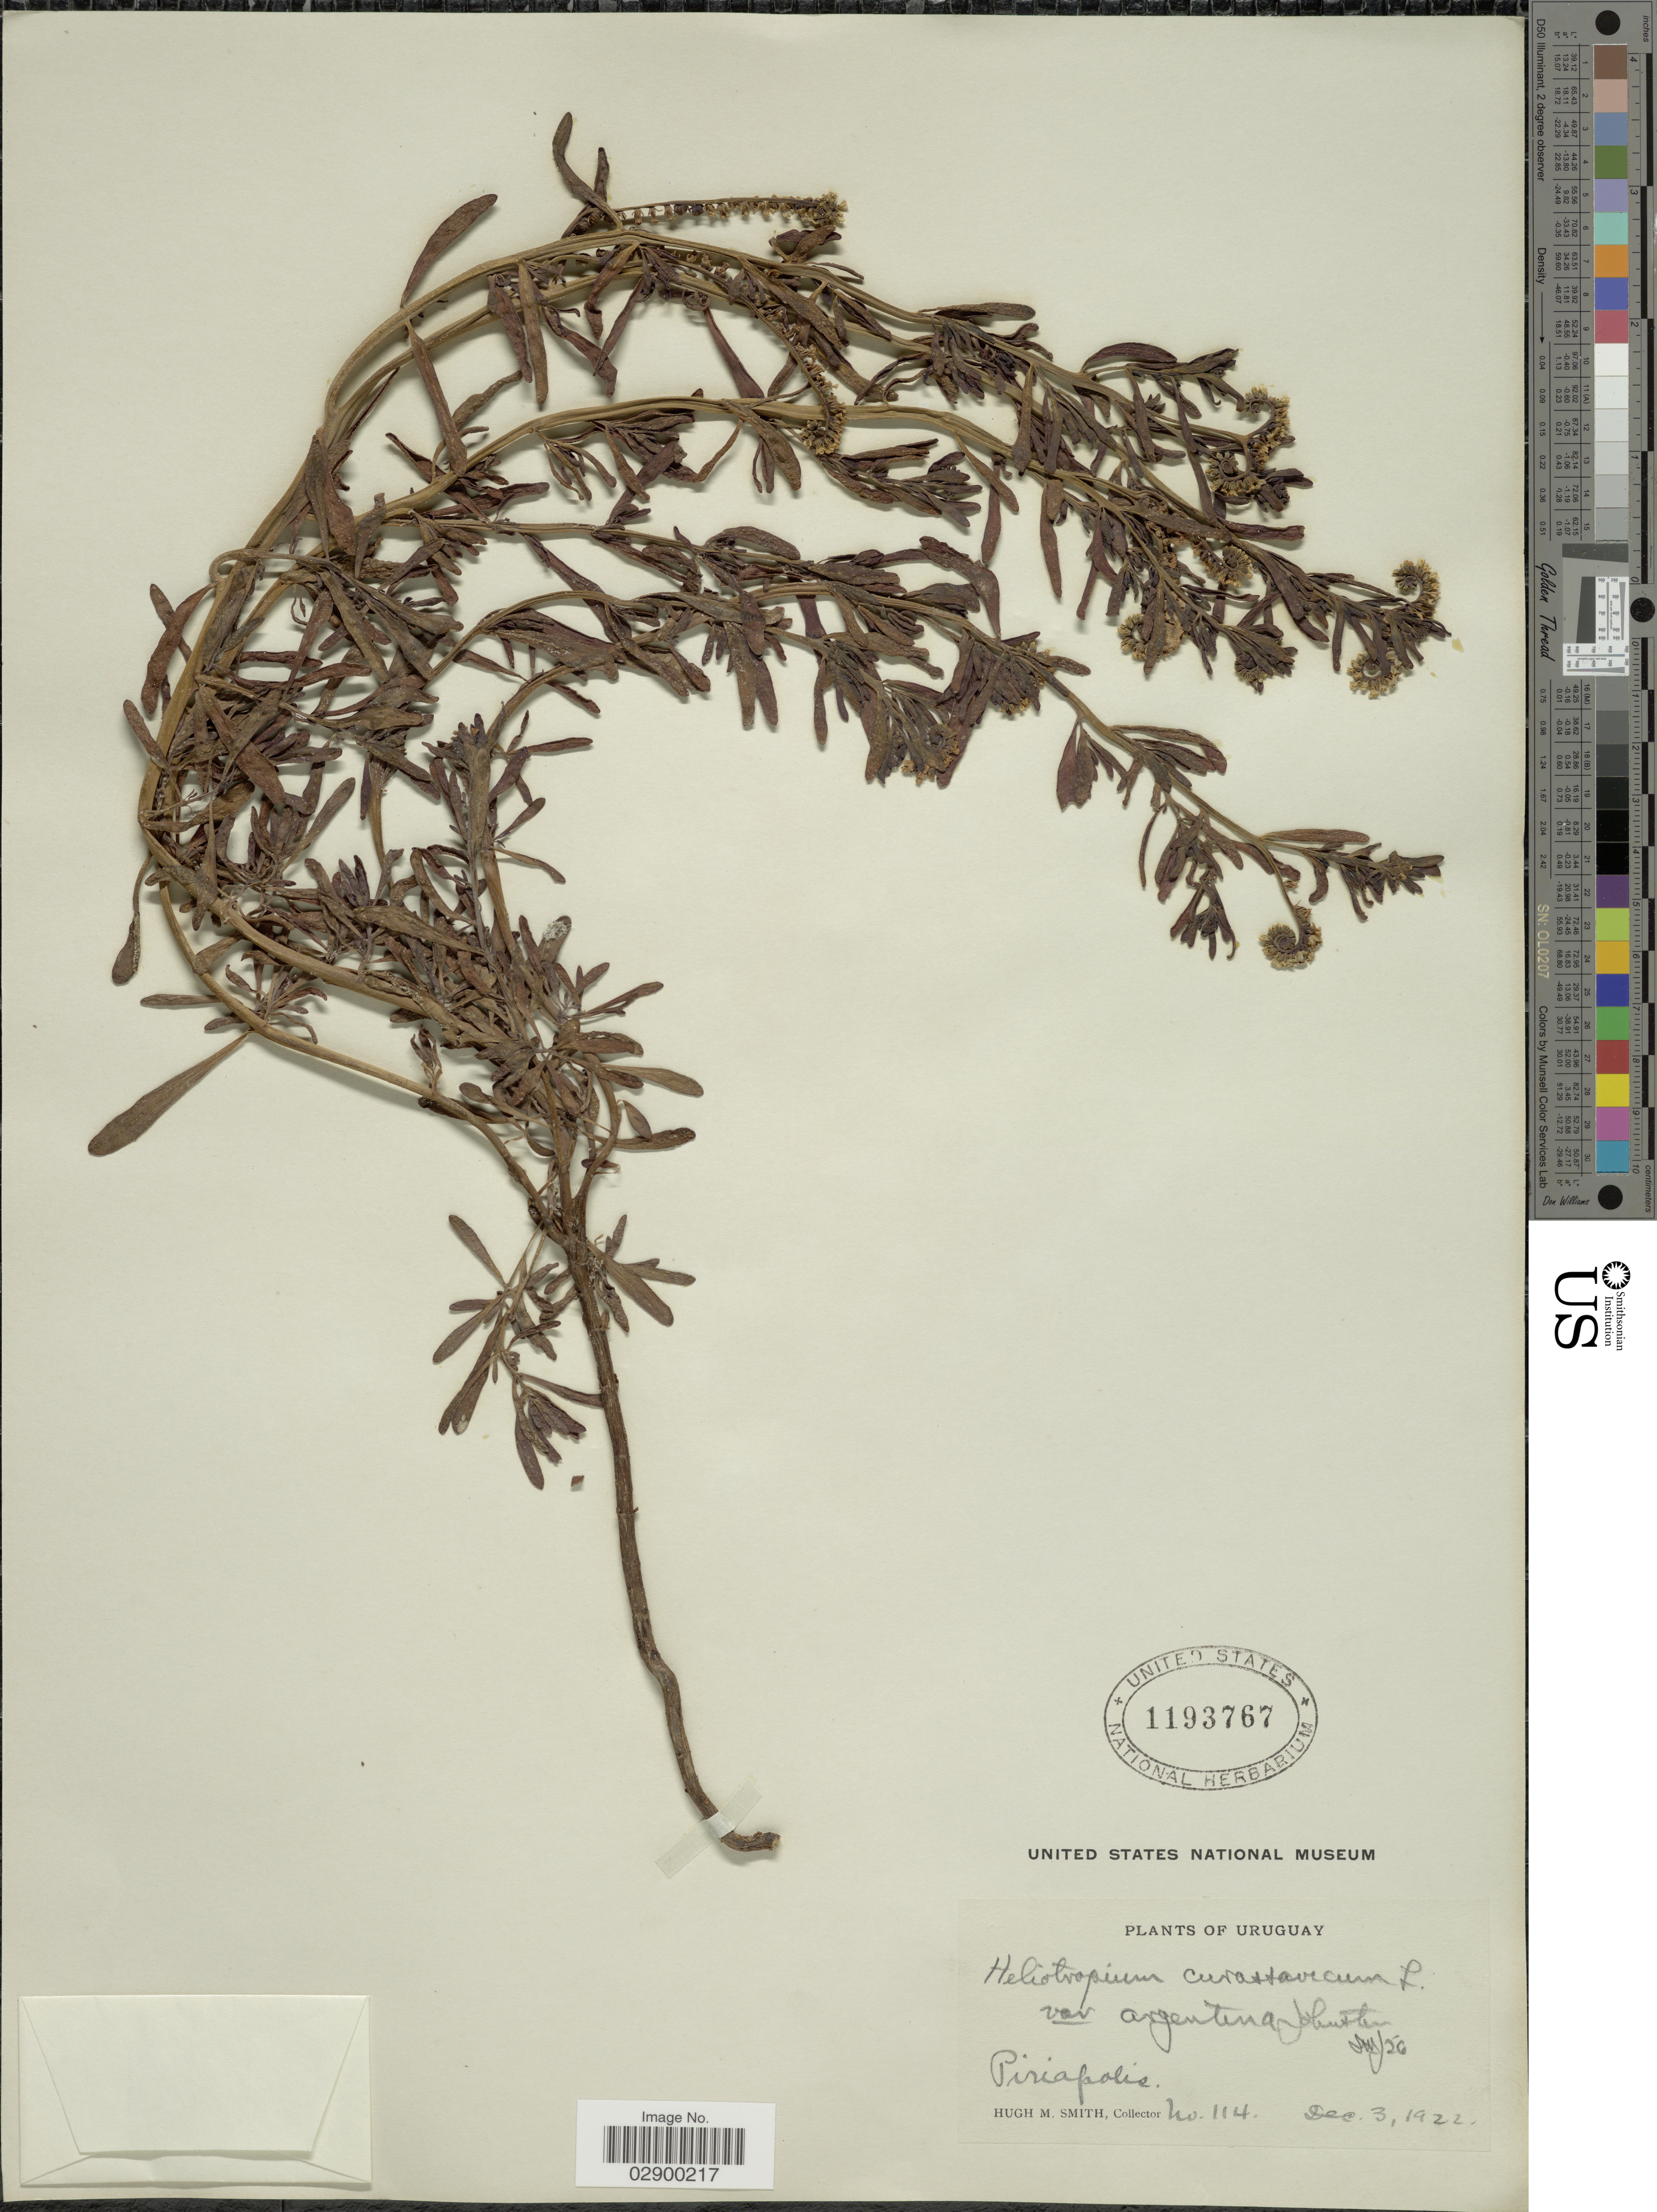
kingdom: Plantae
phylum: Tracheophyta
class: Magnoliopsida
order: Boraginales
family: Heliotropiaceae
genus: Heliotropium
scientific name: Heliotropium curassavicum var. argentinum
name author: I.M. Johnst.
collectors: H. M. Smith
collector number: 114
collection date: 1922-12-03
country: Uruguay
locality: Piriapolis.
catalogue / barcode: US 1193767